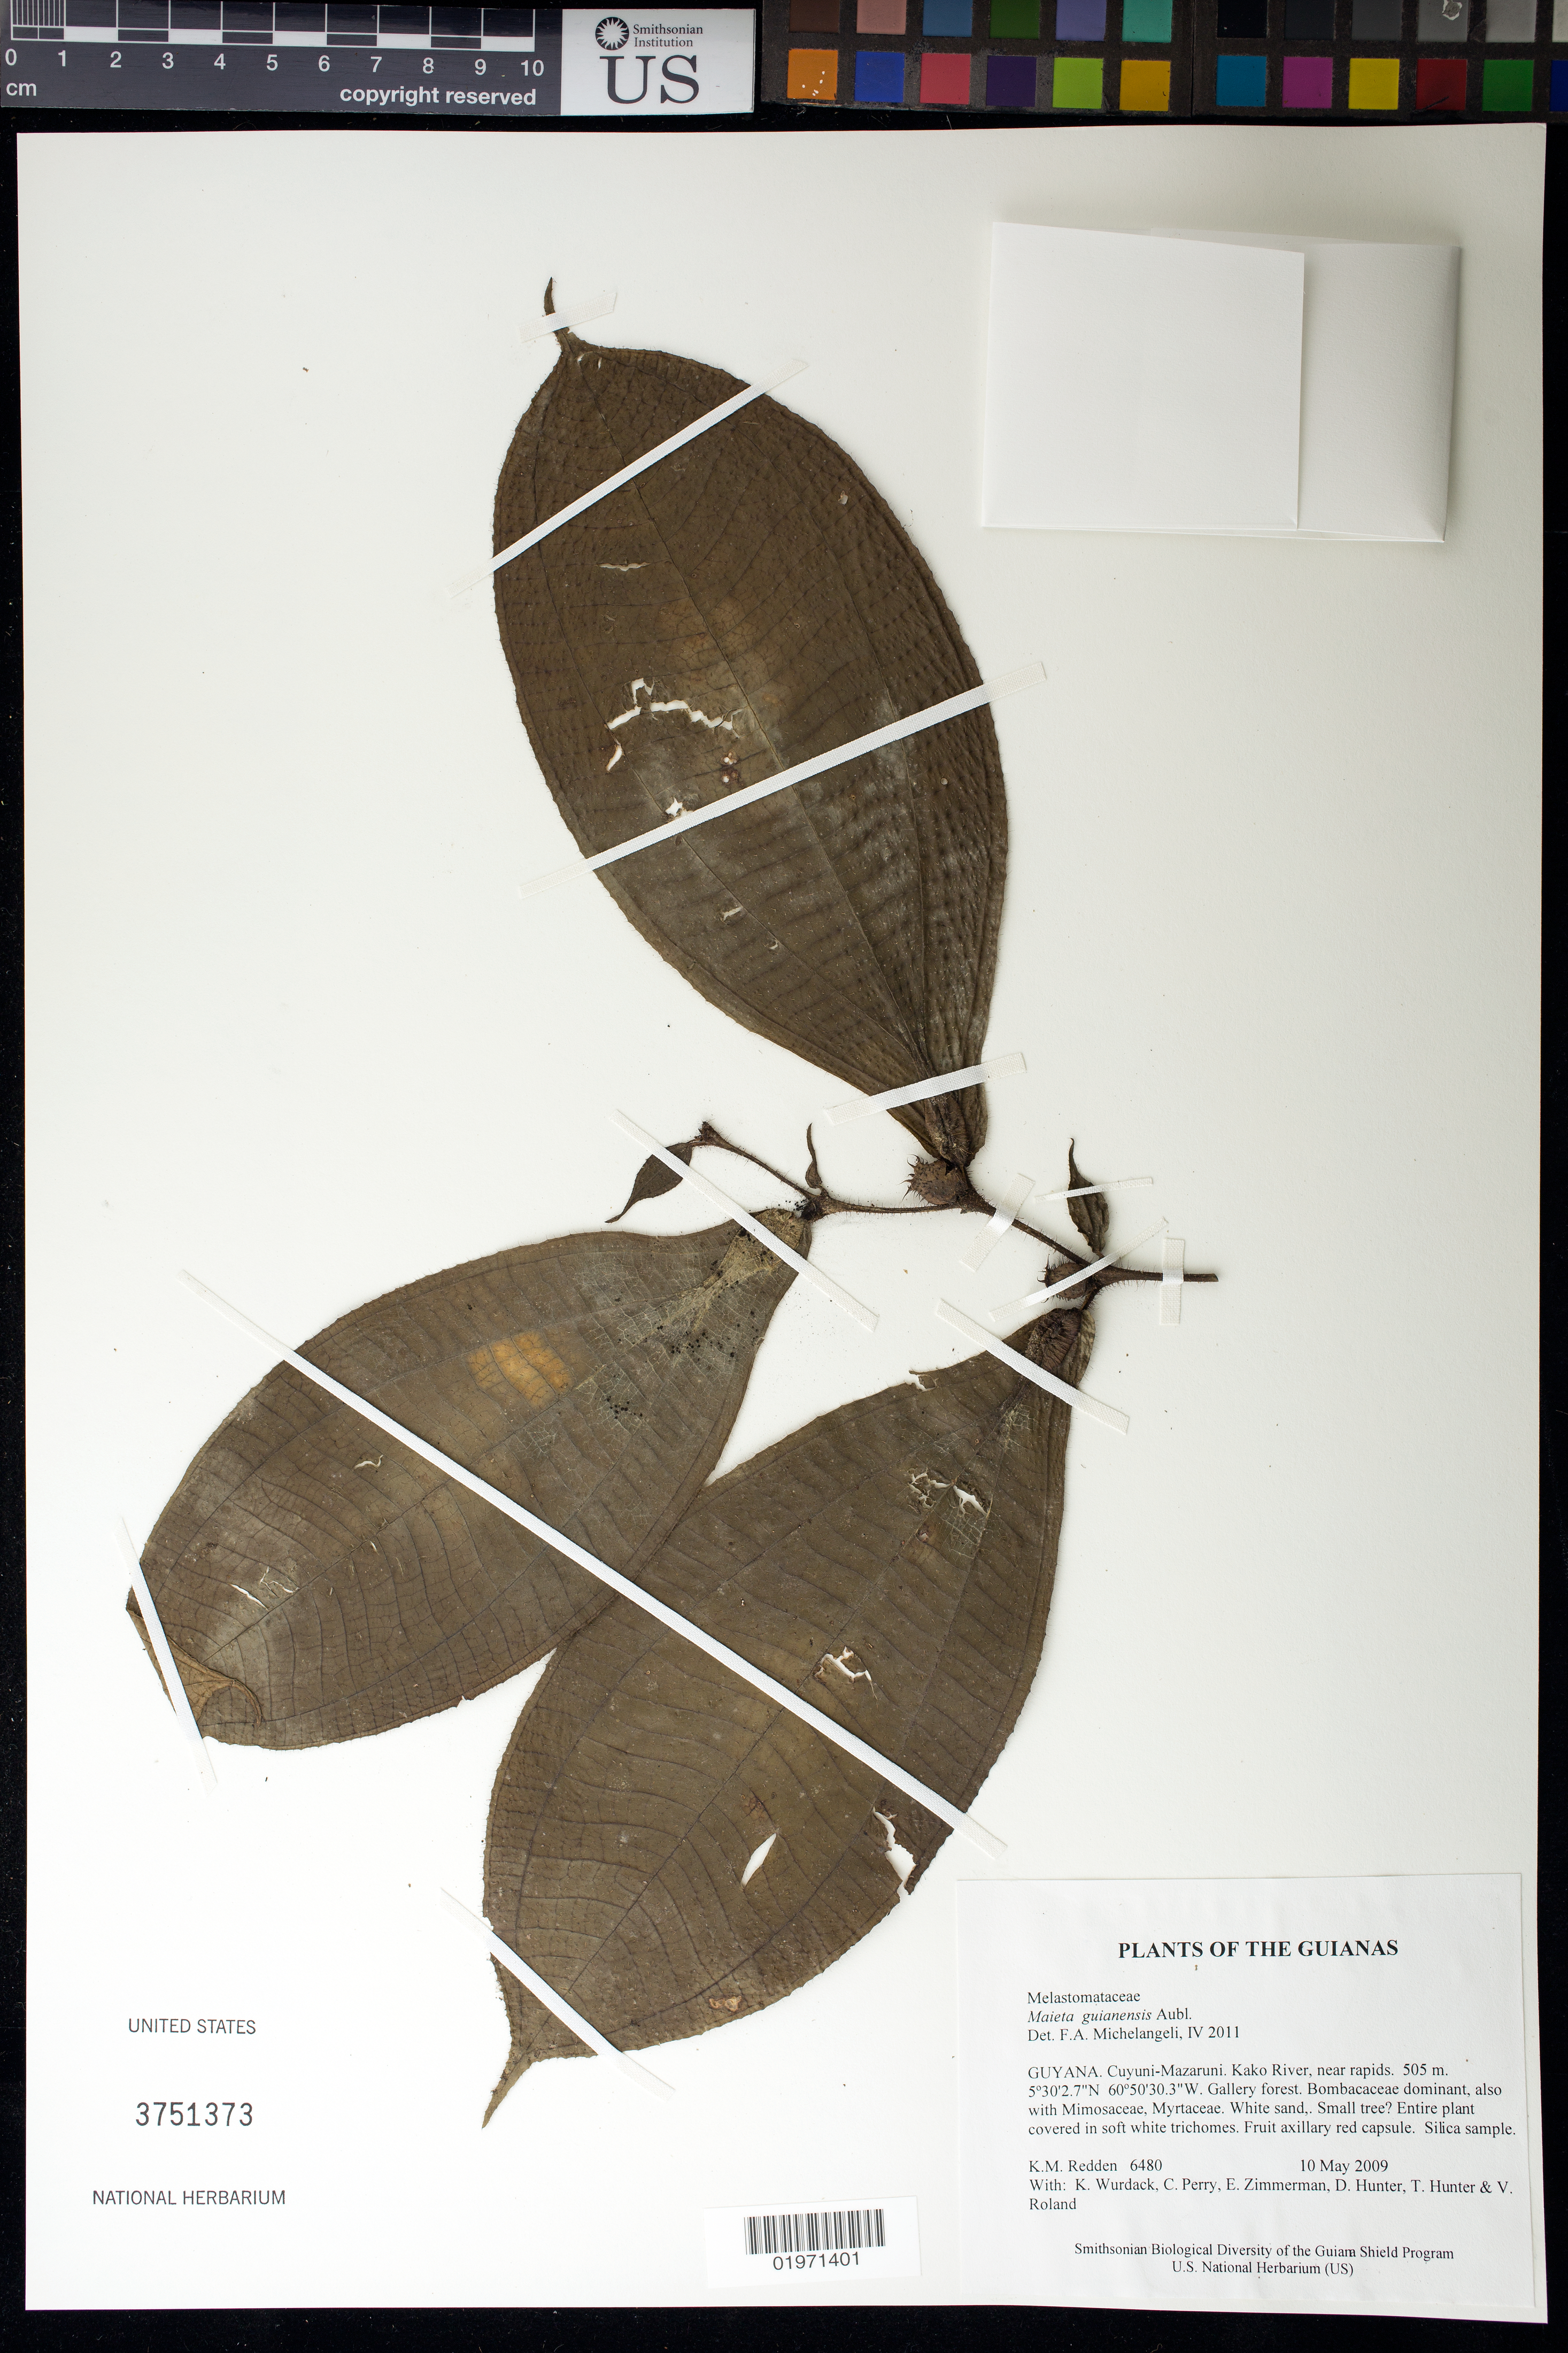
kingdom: Plantae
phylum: Tracheophyta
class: Magnoliopsida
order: Myrtales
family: Melastomataceae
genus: Maieta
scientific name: Maieta guianensis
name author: Aubl.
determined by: Michelangeli, F. A.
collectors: K. M. Redden, K. Wurdack, C. Perry, E. Zimmerman, D. Hunter, T. Hunter & V. Roland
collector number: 6480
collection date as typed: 10 May 2009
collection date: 2009-05-10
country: Guyana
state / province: Cuyuni-Mazaruni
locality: Kako River, near rapids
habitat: Gallery forest. Bombacaceae dominant, also with Mimosaceae, Myrtaceae. White sand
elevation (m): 505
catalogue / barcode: US 3751373